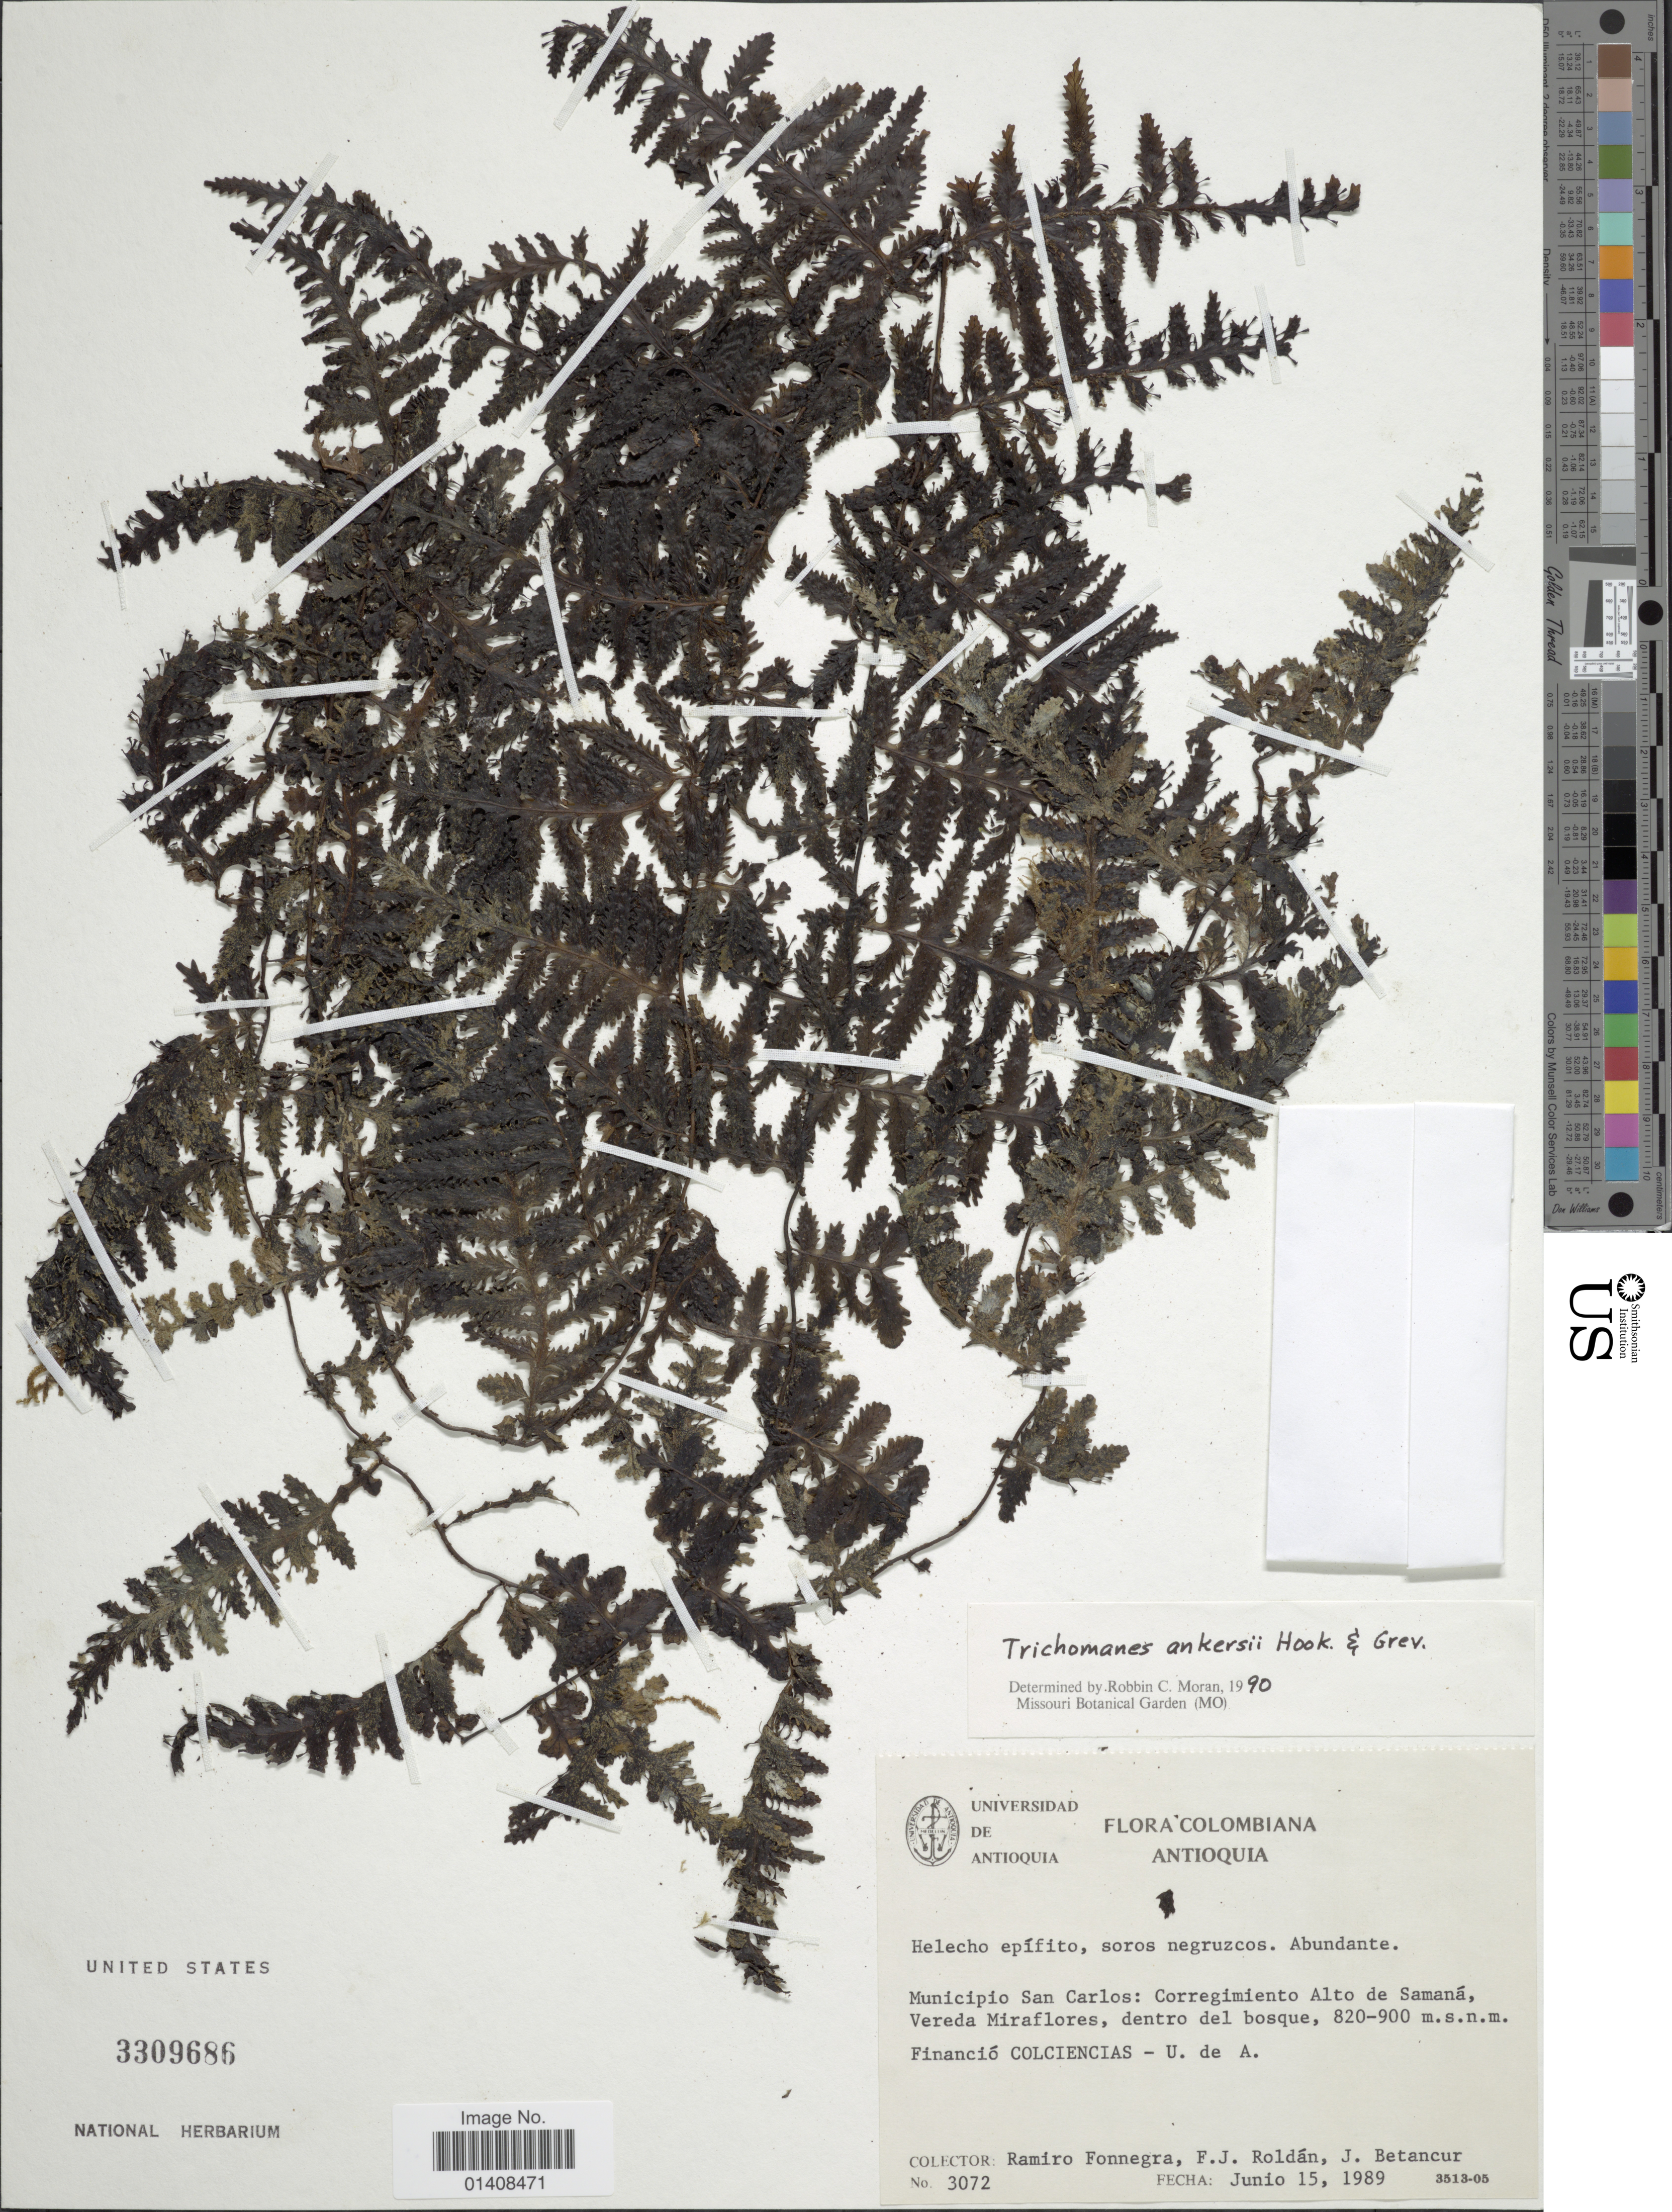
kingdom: Plantae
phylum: Tracheophyta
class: Polypodiopsida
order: Hymenophyllales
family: Hymenophyllaceae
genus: Trichomanes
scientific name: Trichomanes ankersii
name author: C. Parker ex Hook. & Grev.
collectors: R. Fonnegra G., F. J. Roldán & J. Betancur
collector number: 3072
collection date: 1989-06-15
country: Colombia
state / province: Antioquia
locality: Municipio San Carlos: Corregimiento Alto de Samaná, Vereda Miraflores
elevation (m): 820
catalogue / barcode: US 3309686